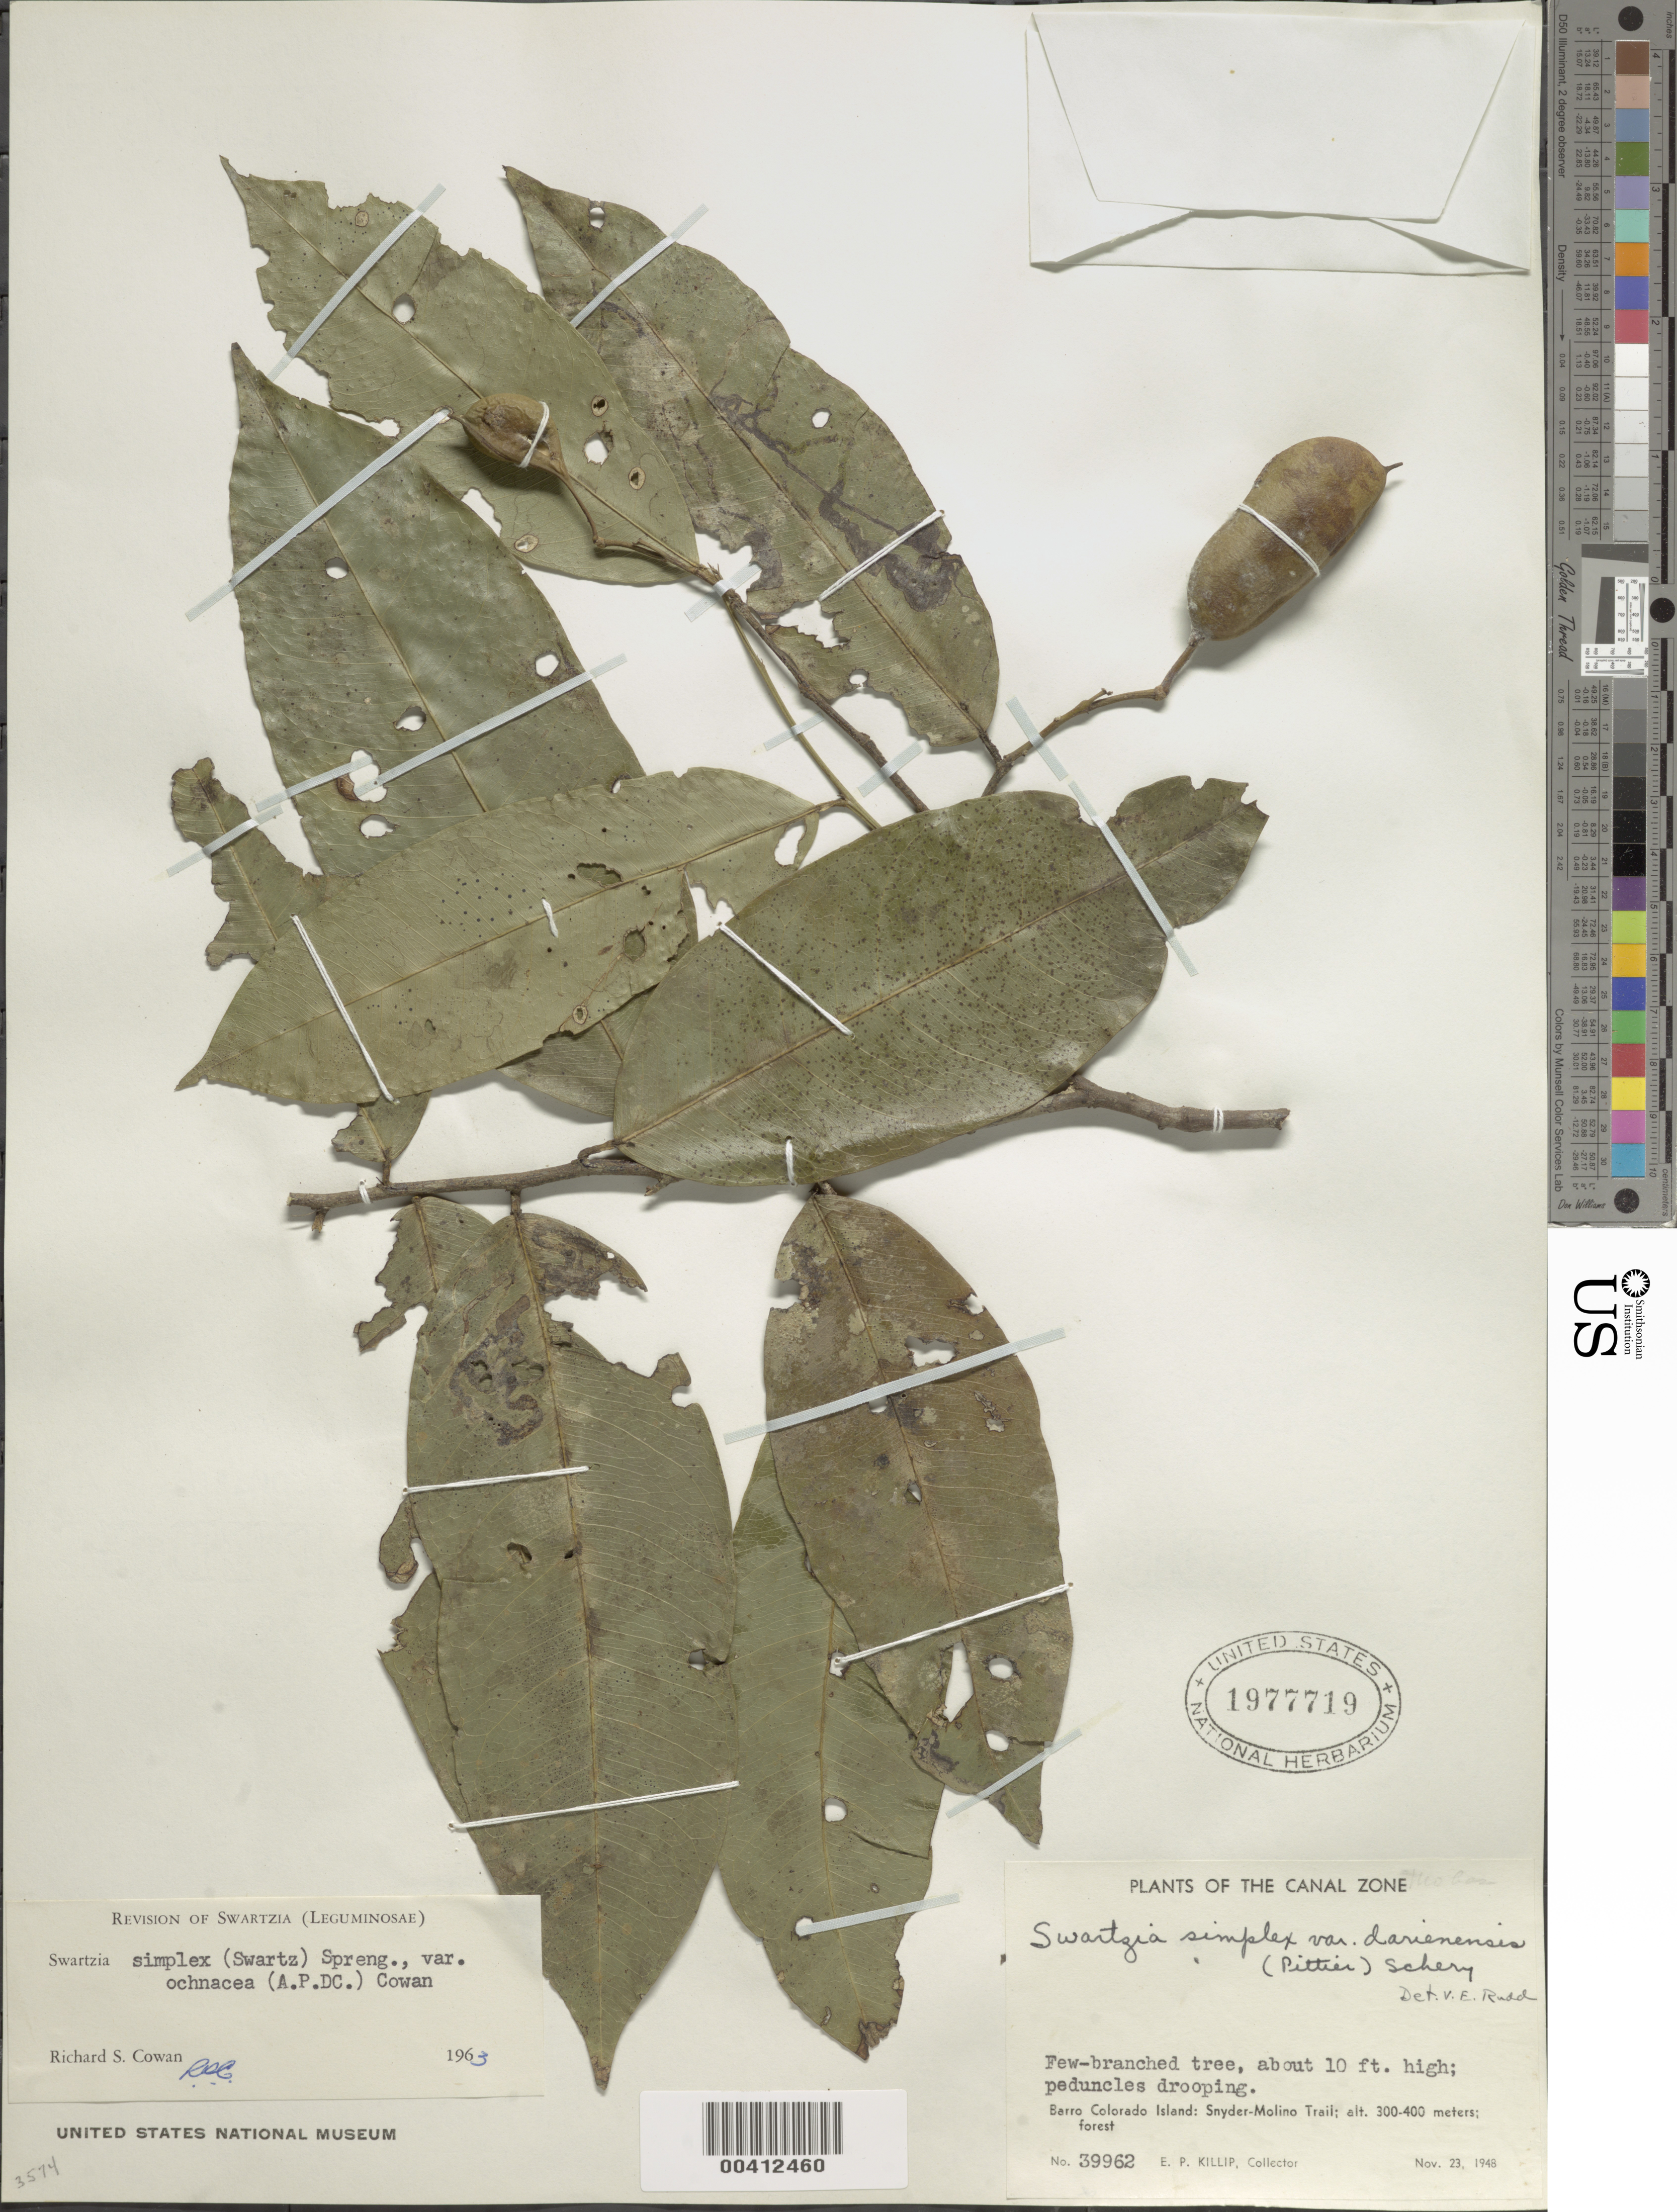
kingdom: Plantae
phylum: Tracheophyta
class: Magnoliopsida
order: Fabales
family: Fabaceae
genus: Swartzia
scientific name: Swartzia simplex var. ochnacea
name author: (DC.) R.S. Cowan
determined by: Cowan, R. S.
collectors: E. P. Killip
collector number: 39962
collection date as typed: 23 Nov 1948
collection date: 1948-11-23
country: Panama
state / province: Panamá Oeste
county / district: Canal Zone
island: Barro Colorado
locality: Snyder-Molino Trail.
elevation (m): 300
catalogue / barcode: US 1977719